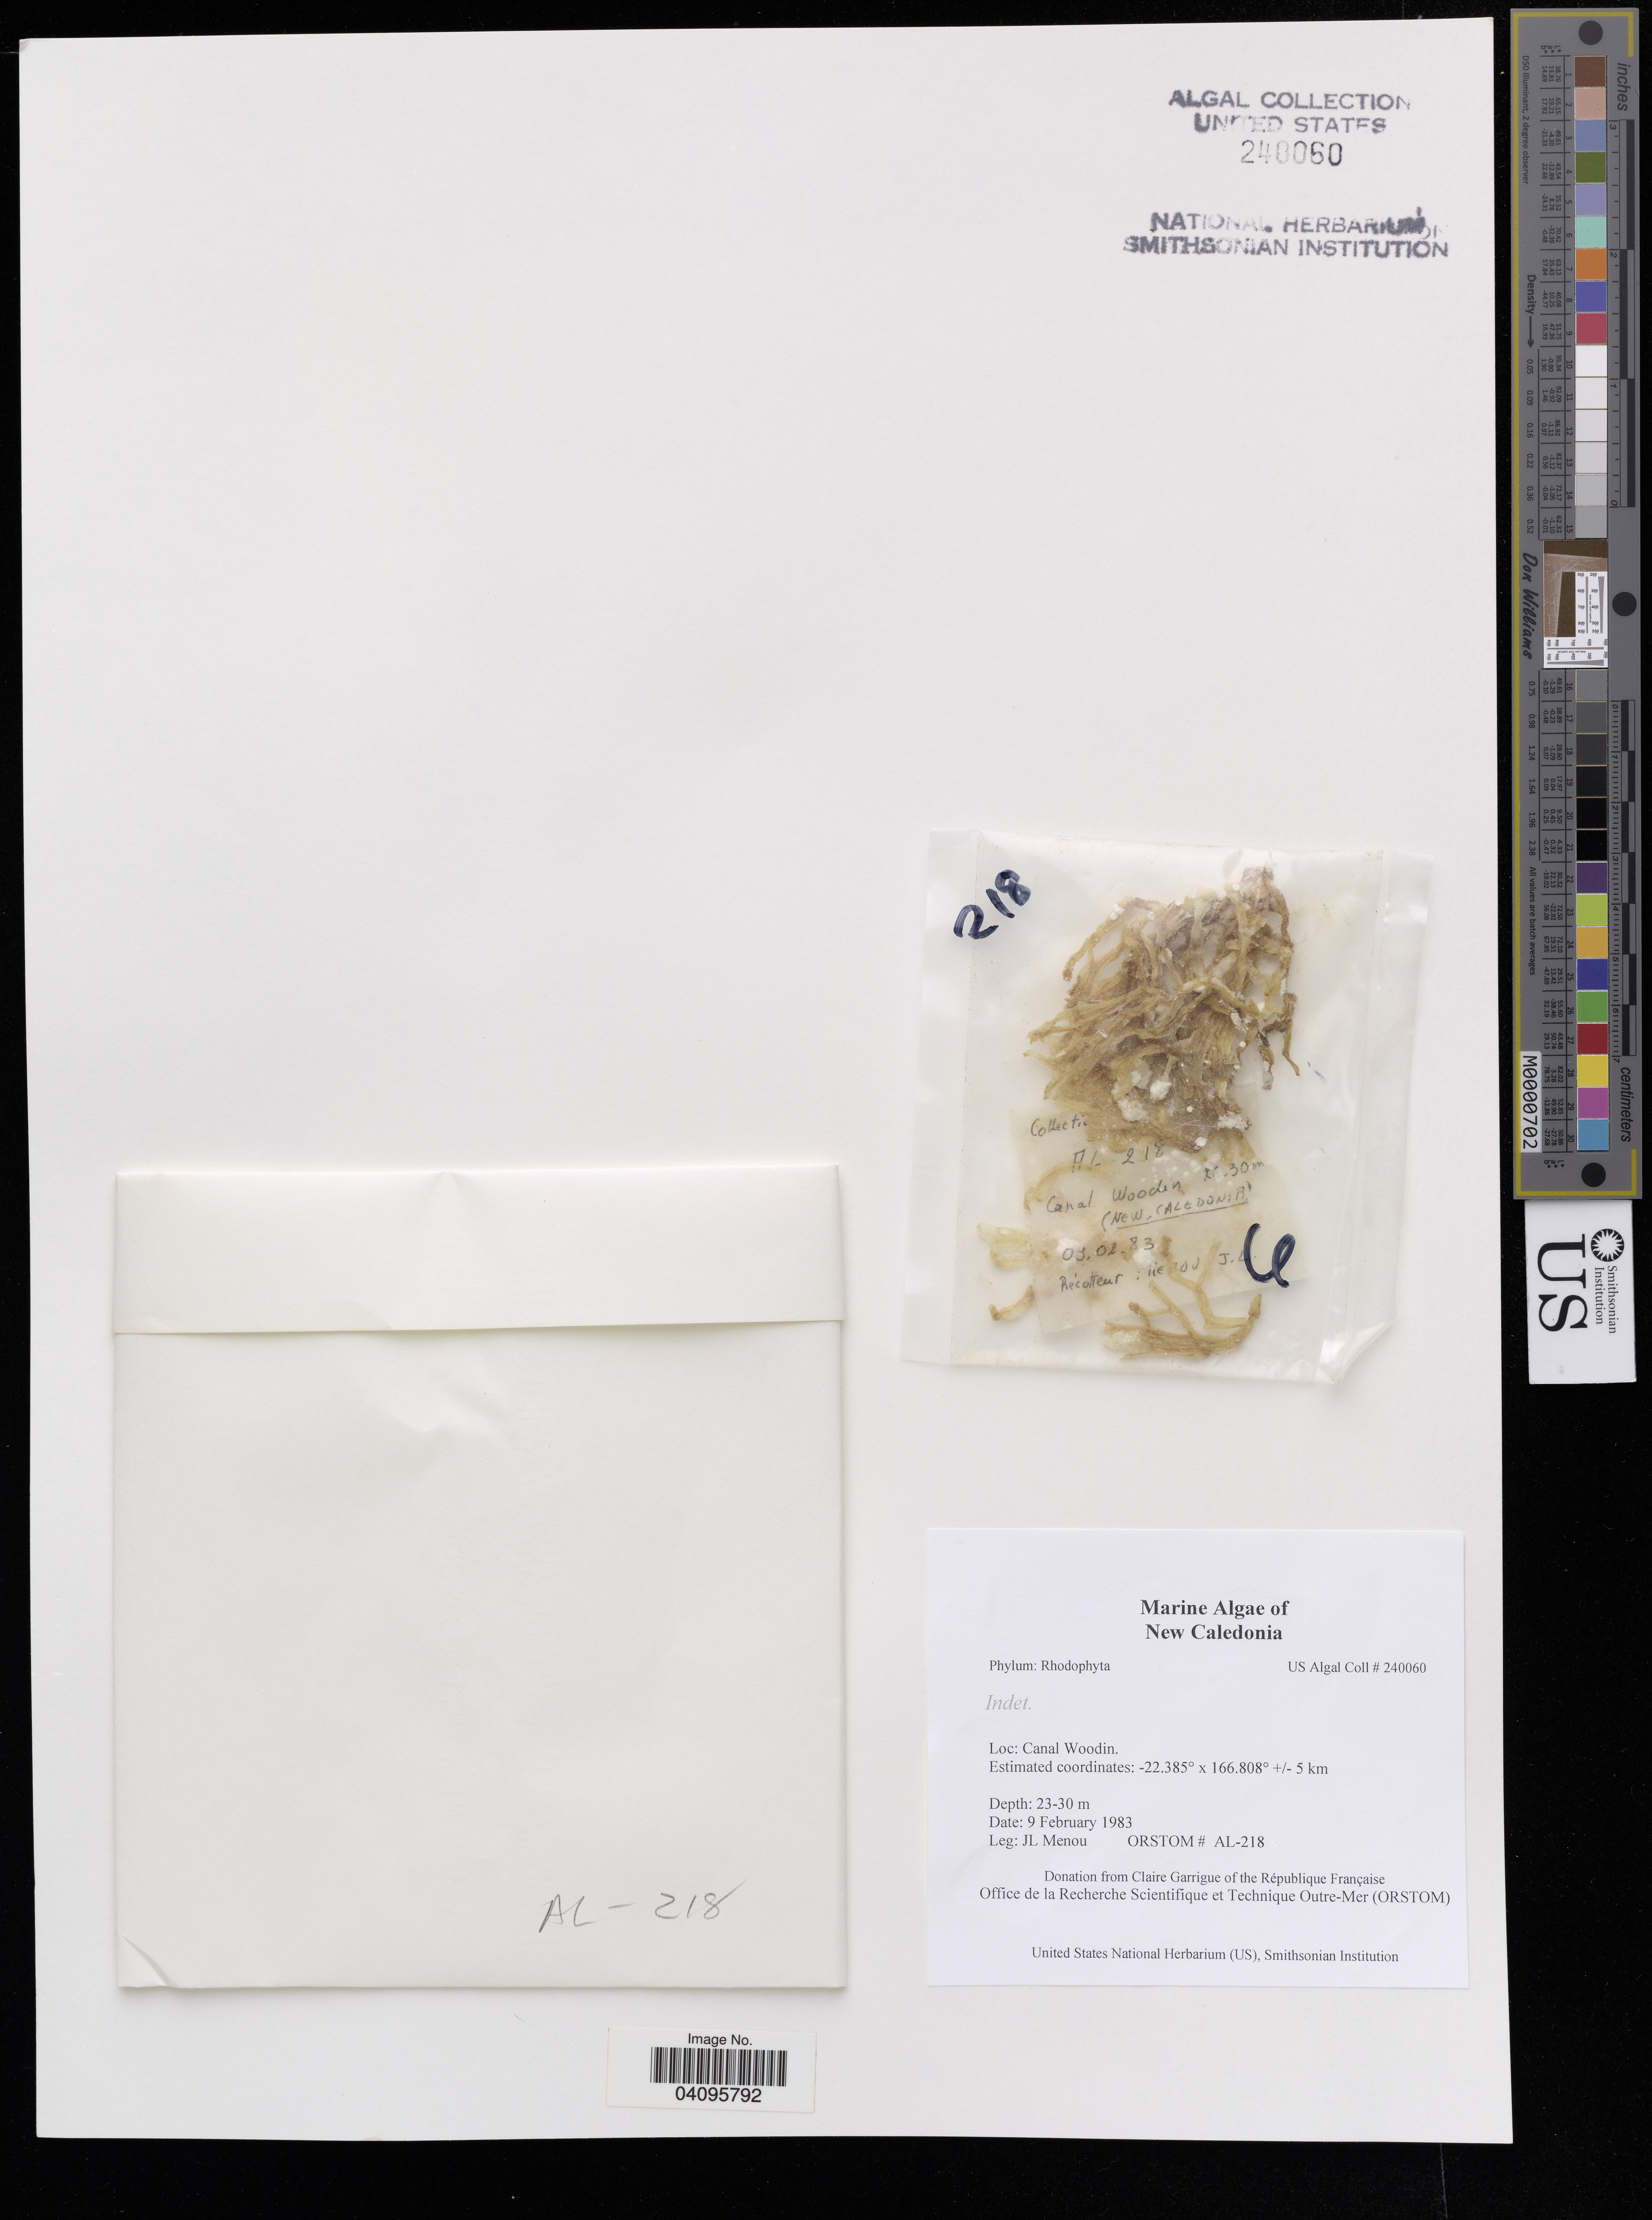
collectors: J. L. Menou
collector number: AL‑218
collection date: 1983-02-09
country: New Caledonia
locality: Canal Woodin. +/- 5 km.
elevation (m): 23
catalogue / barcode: US 240060